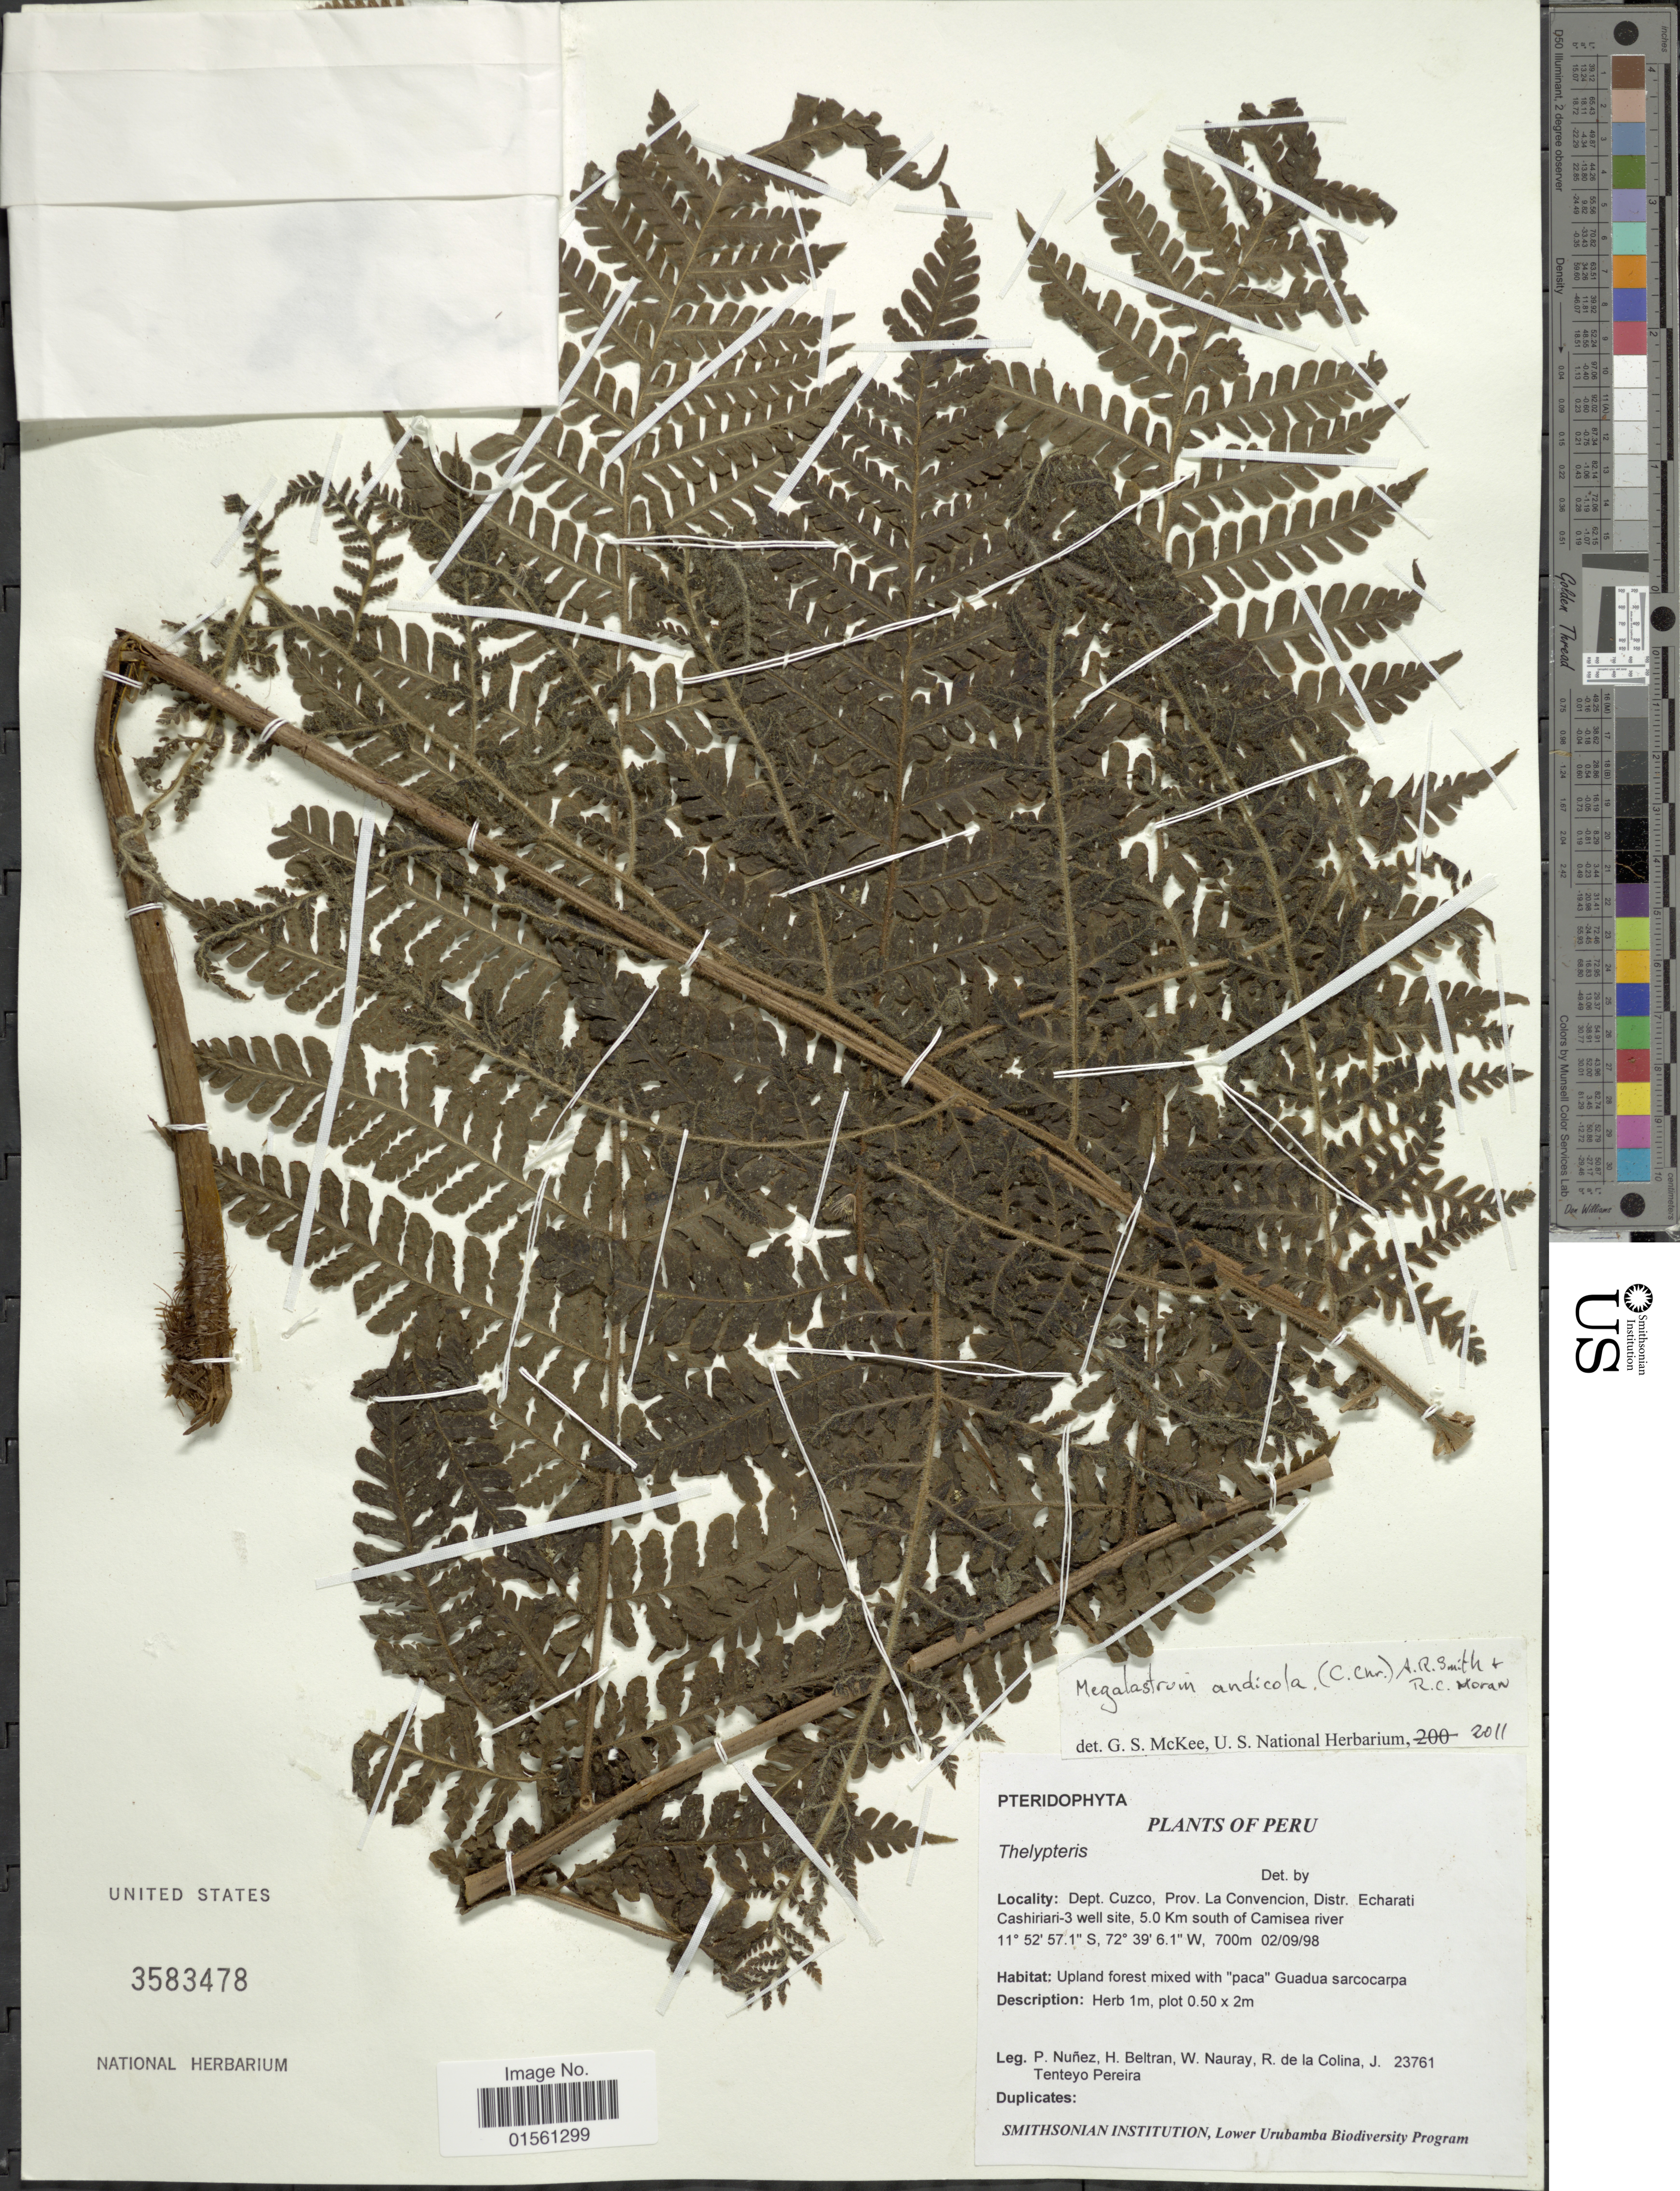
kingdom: Plantae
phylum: Tracheophyta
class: Polypodiopsida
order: Polypodiales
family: Dryopteridaceae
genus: Megalastrum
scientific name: Megalastrum andicola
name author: (C. Chr.) A.R. Sm. & R.C. Moran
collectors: P. Nuñez V., H. Beltran, W. Nauray, R. de La Colina & J. Tenteyo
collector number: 23761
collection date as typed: Transcribed d/m/y: 2/9/98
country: Peru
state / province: Cusco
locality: Prov. La Convencion, Distr. Echarati, Cashiriari-3 well site, 5.0 Km south of Camisea river.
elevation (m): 700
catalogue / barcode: US 3583478